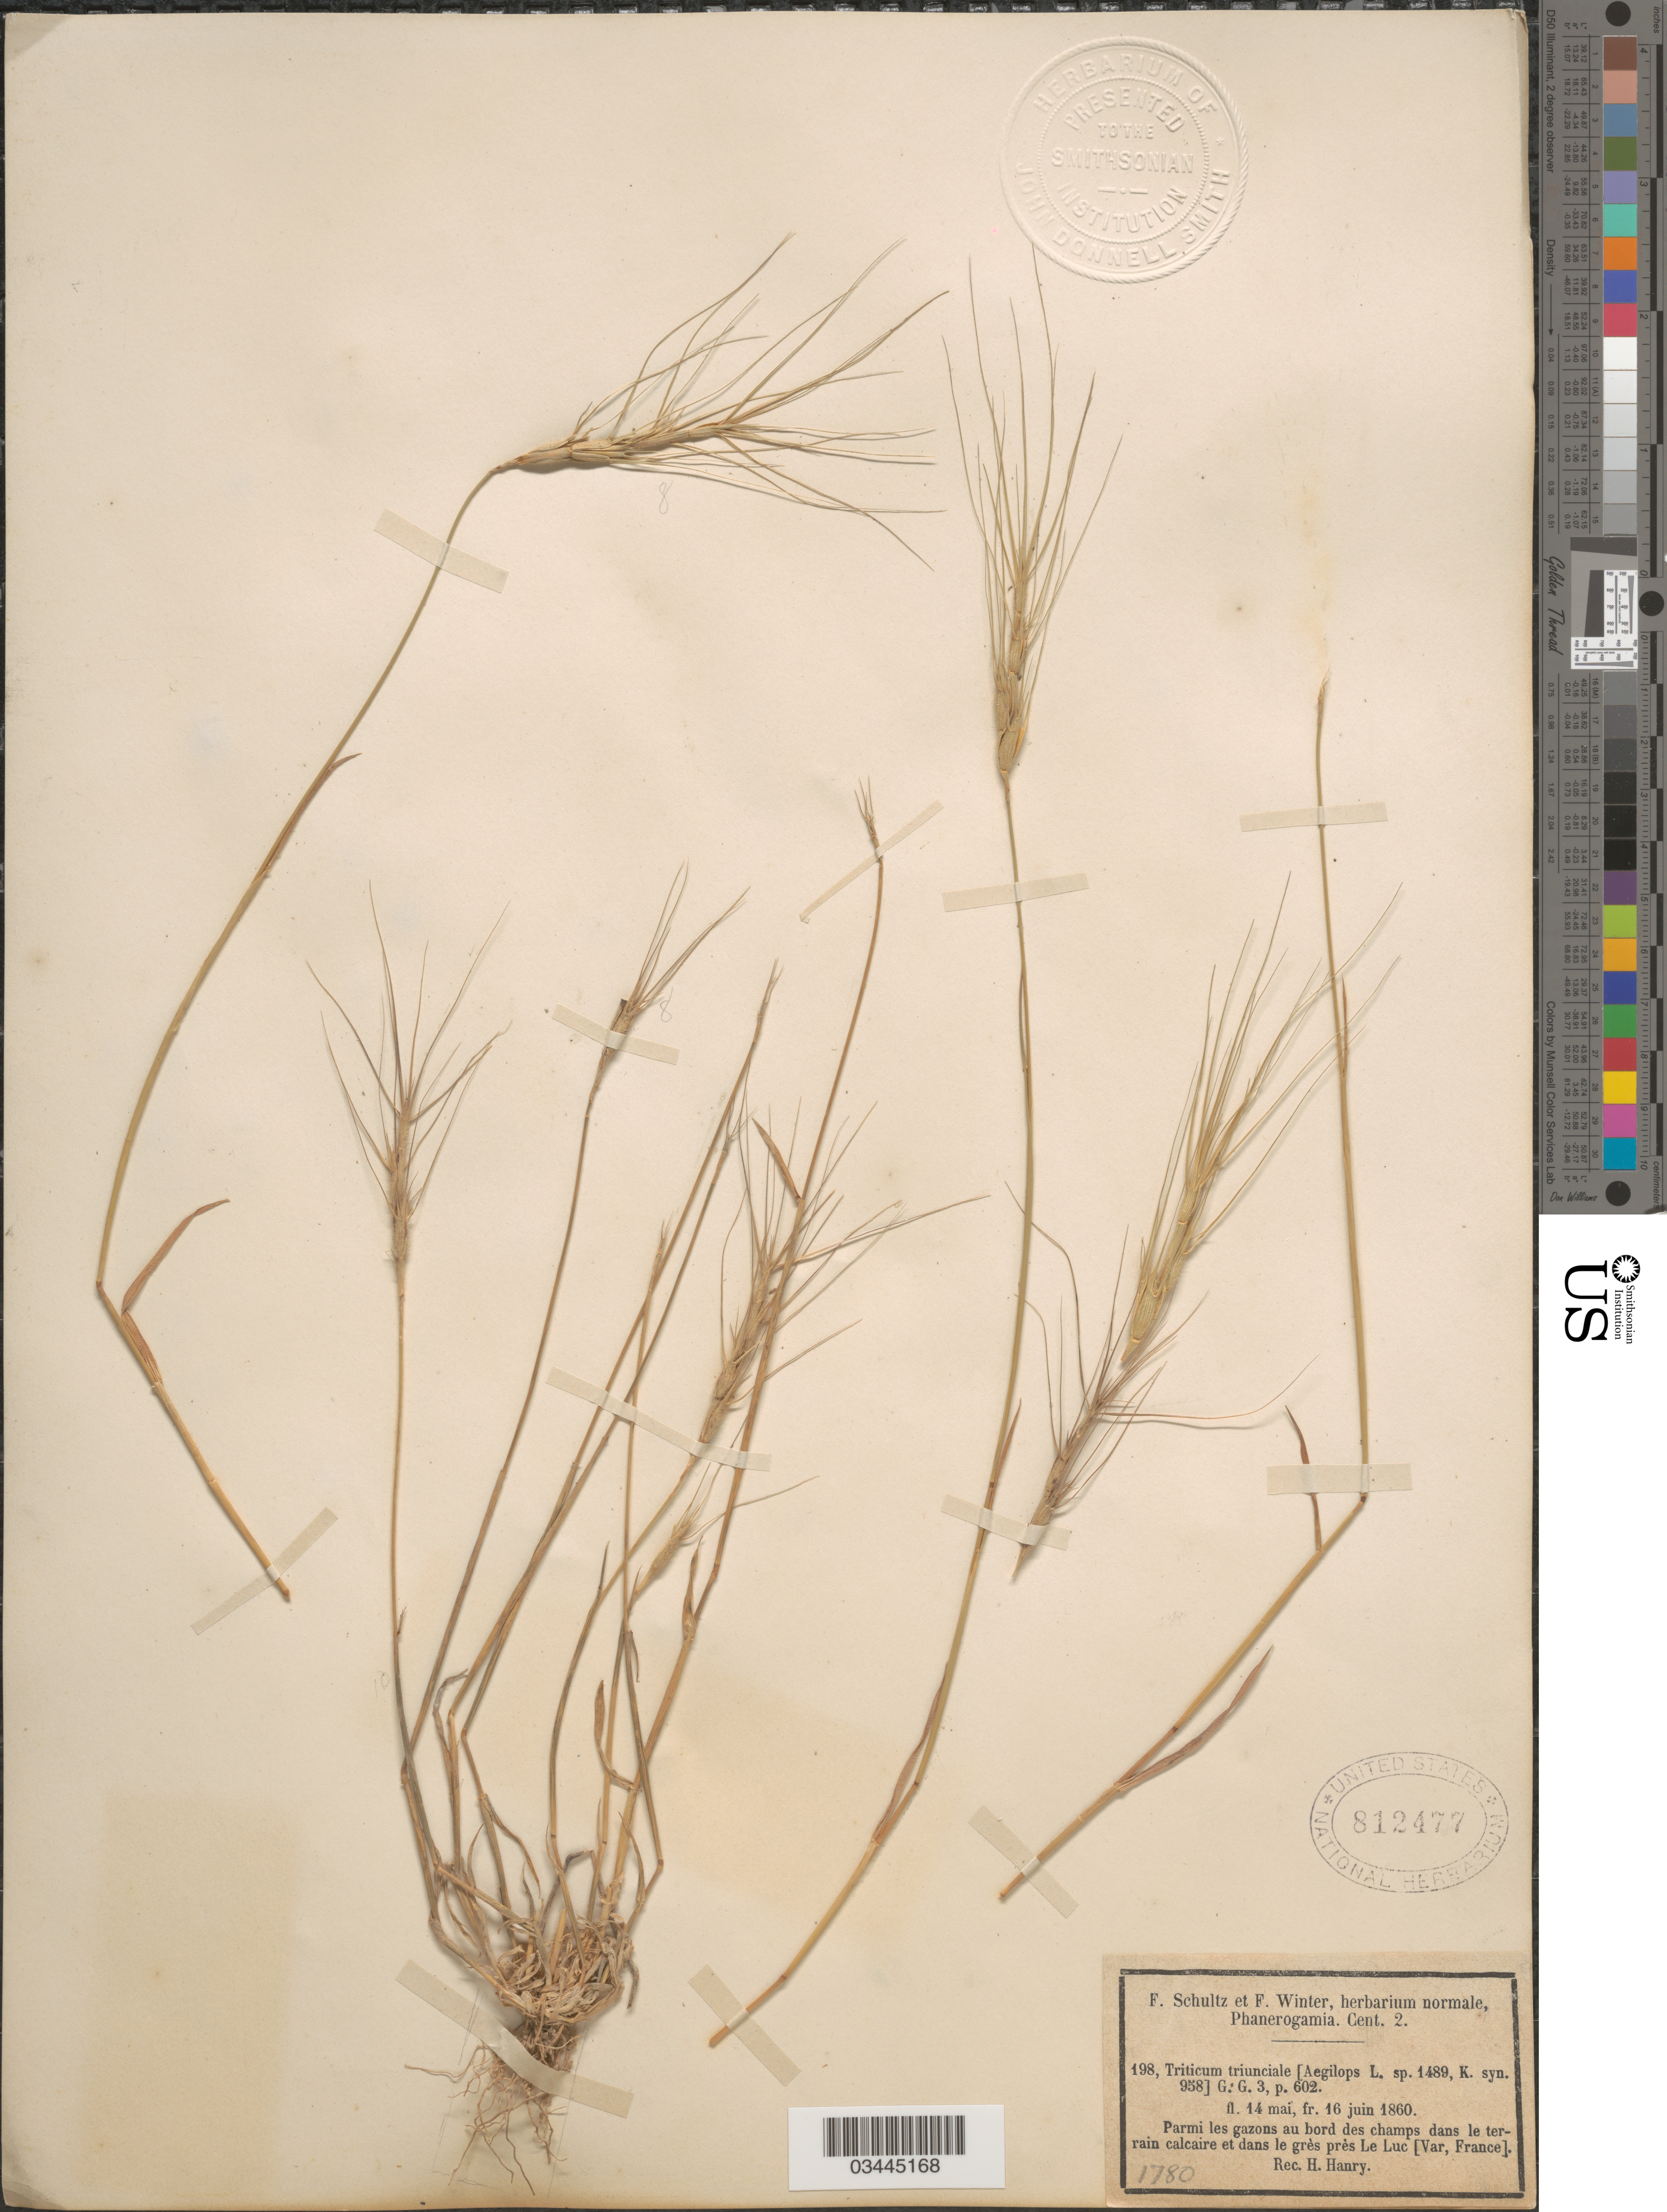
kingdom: Plantae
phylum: Tracheophyta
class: Liliopsida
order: Poales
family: Poaceae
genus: Aegilops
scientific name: Aegilops triuncialis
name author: L.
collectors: H. Hanry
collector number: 198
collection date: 1860-05-14/1860-06-16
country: France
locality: Parmi les gazons au bord des champs dans le terrain calcaire et dans le grès près Le Luc [Var].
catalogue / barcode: US 812477